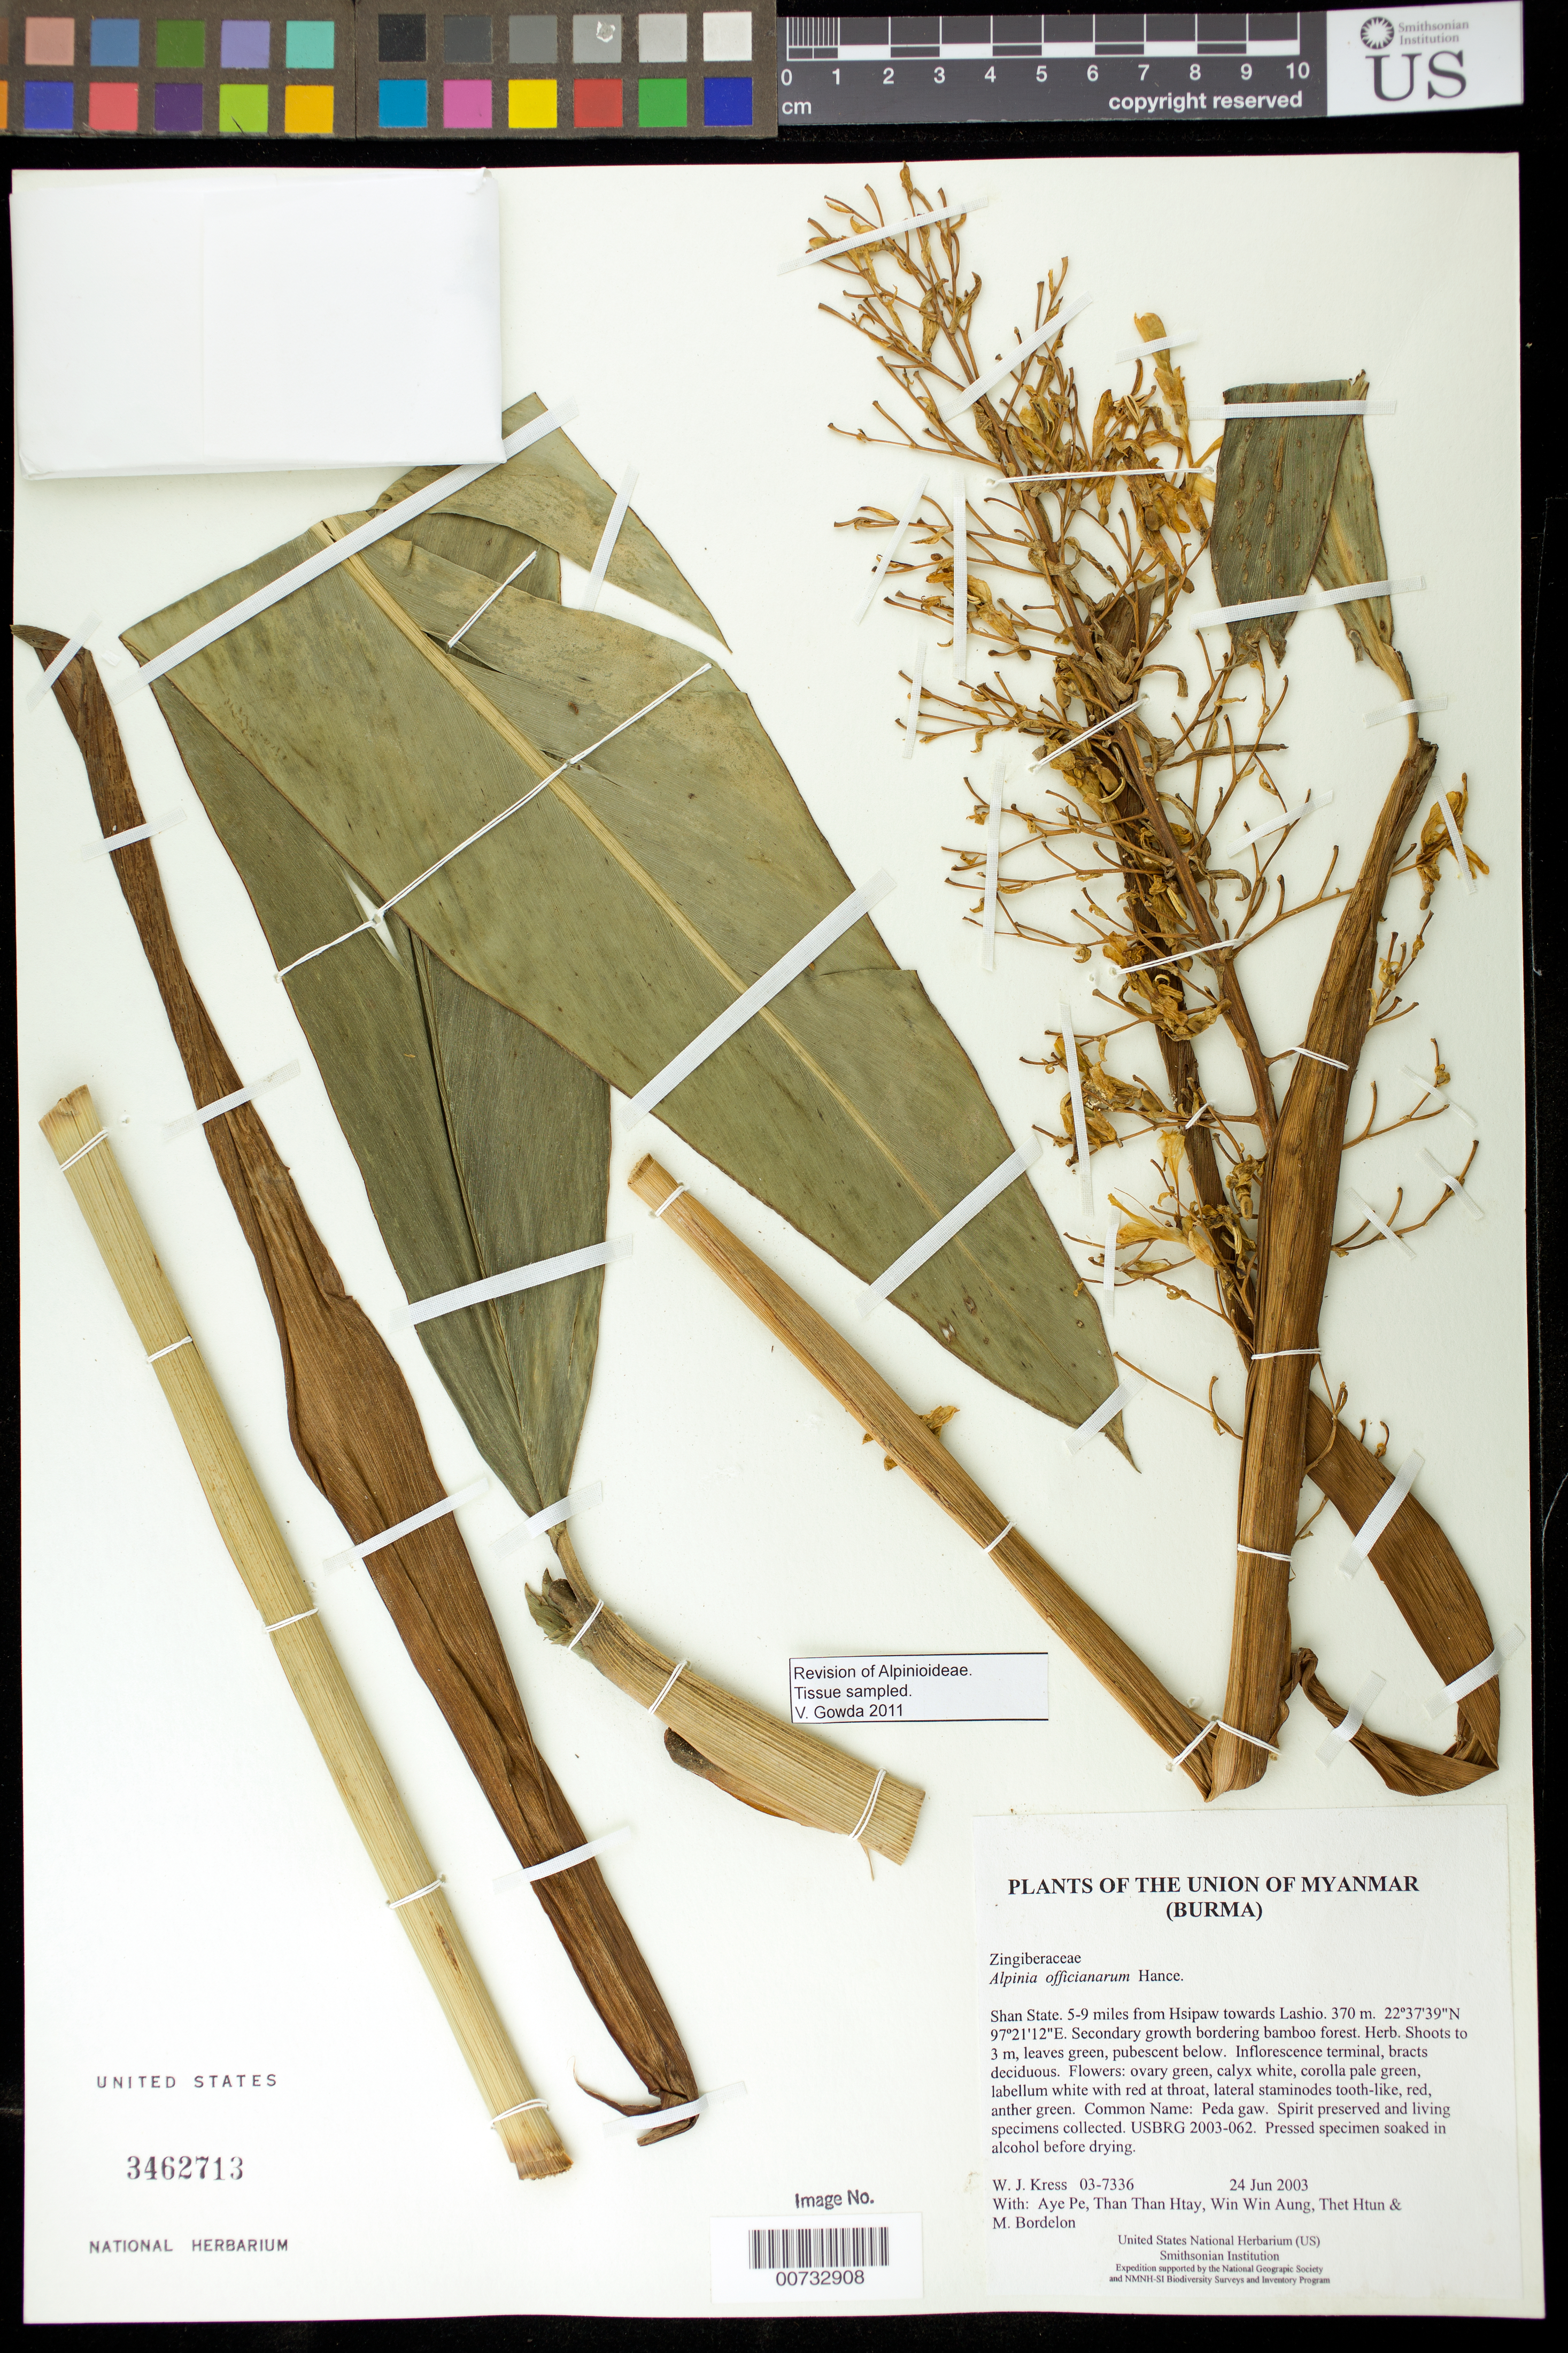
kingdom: Plantae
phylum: Tracheophyta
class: Liliopsida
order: Zingiberales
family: Zingiberaceae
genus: Alpinia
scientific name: Alpinia officinarum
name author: Hance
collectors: W. J. Kress, Aye Pe, Than Than Htay, Win Win Aung, Thet Htun & M. Bordelon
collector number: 03-7336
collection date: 2003-06-24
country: Myanmar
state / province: Shan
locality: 5-9 miles from Hsipaw towards Lashio.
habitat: Secondary growth bordering bamboo forest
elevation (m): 370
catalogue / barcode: US 3462713